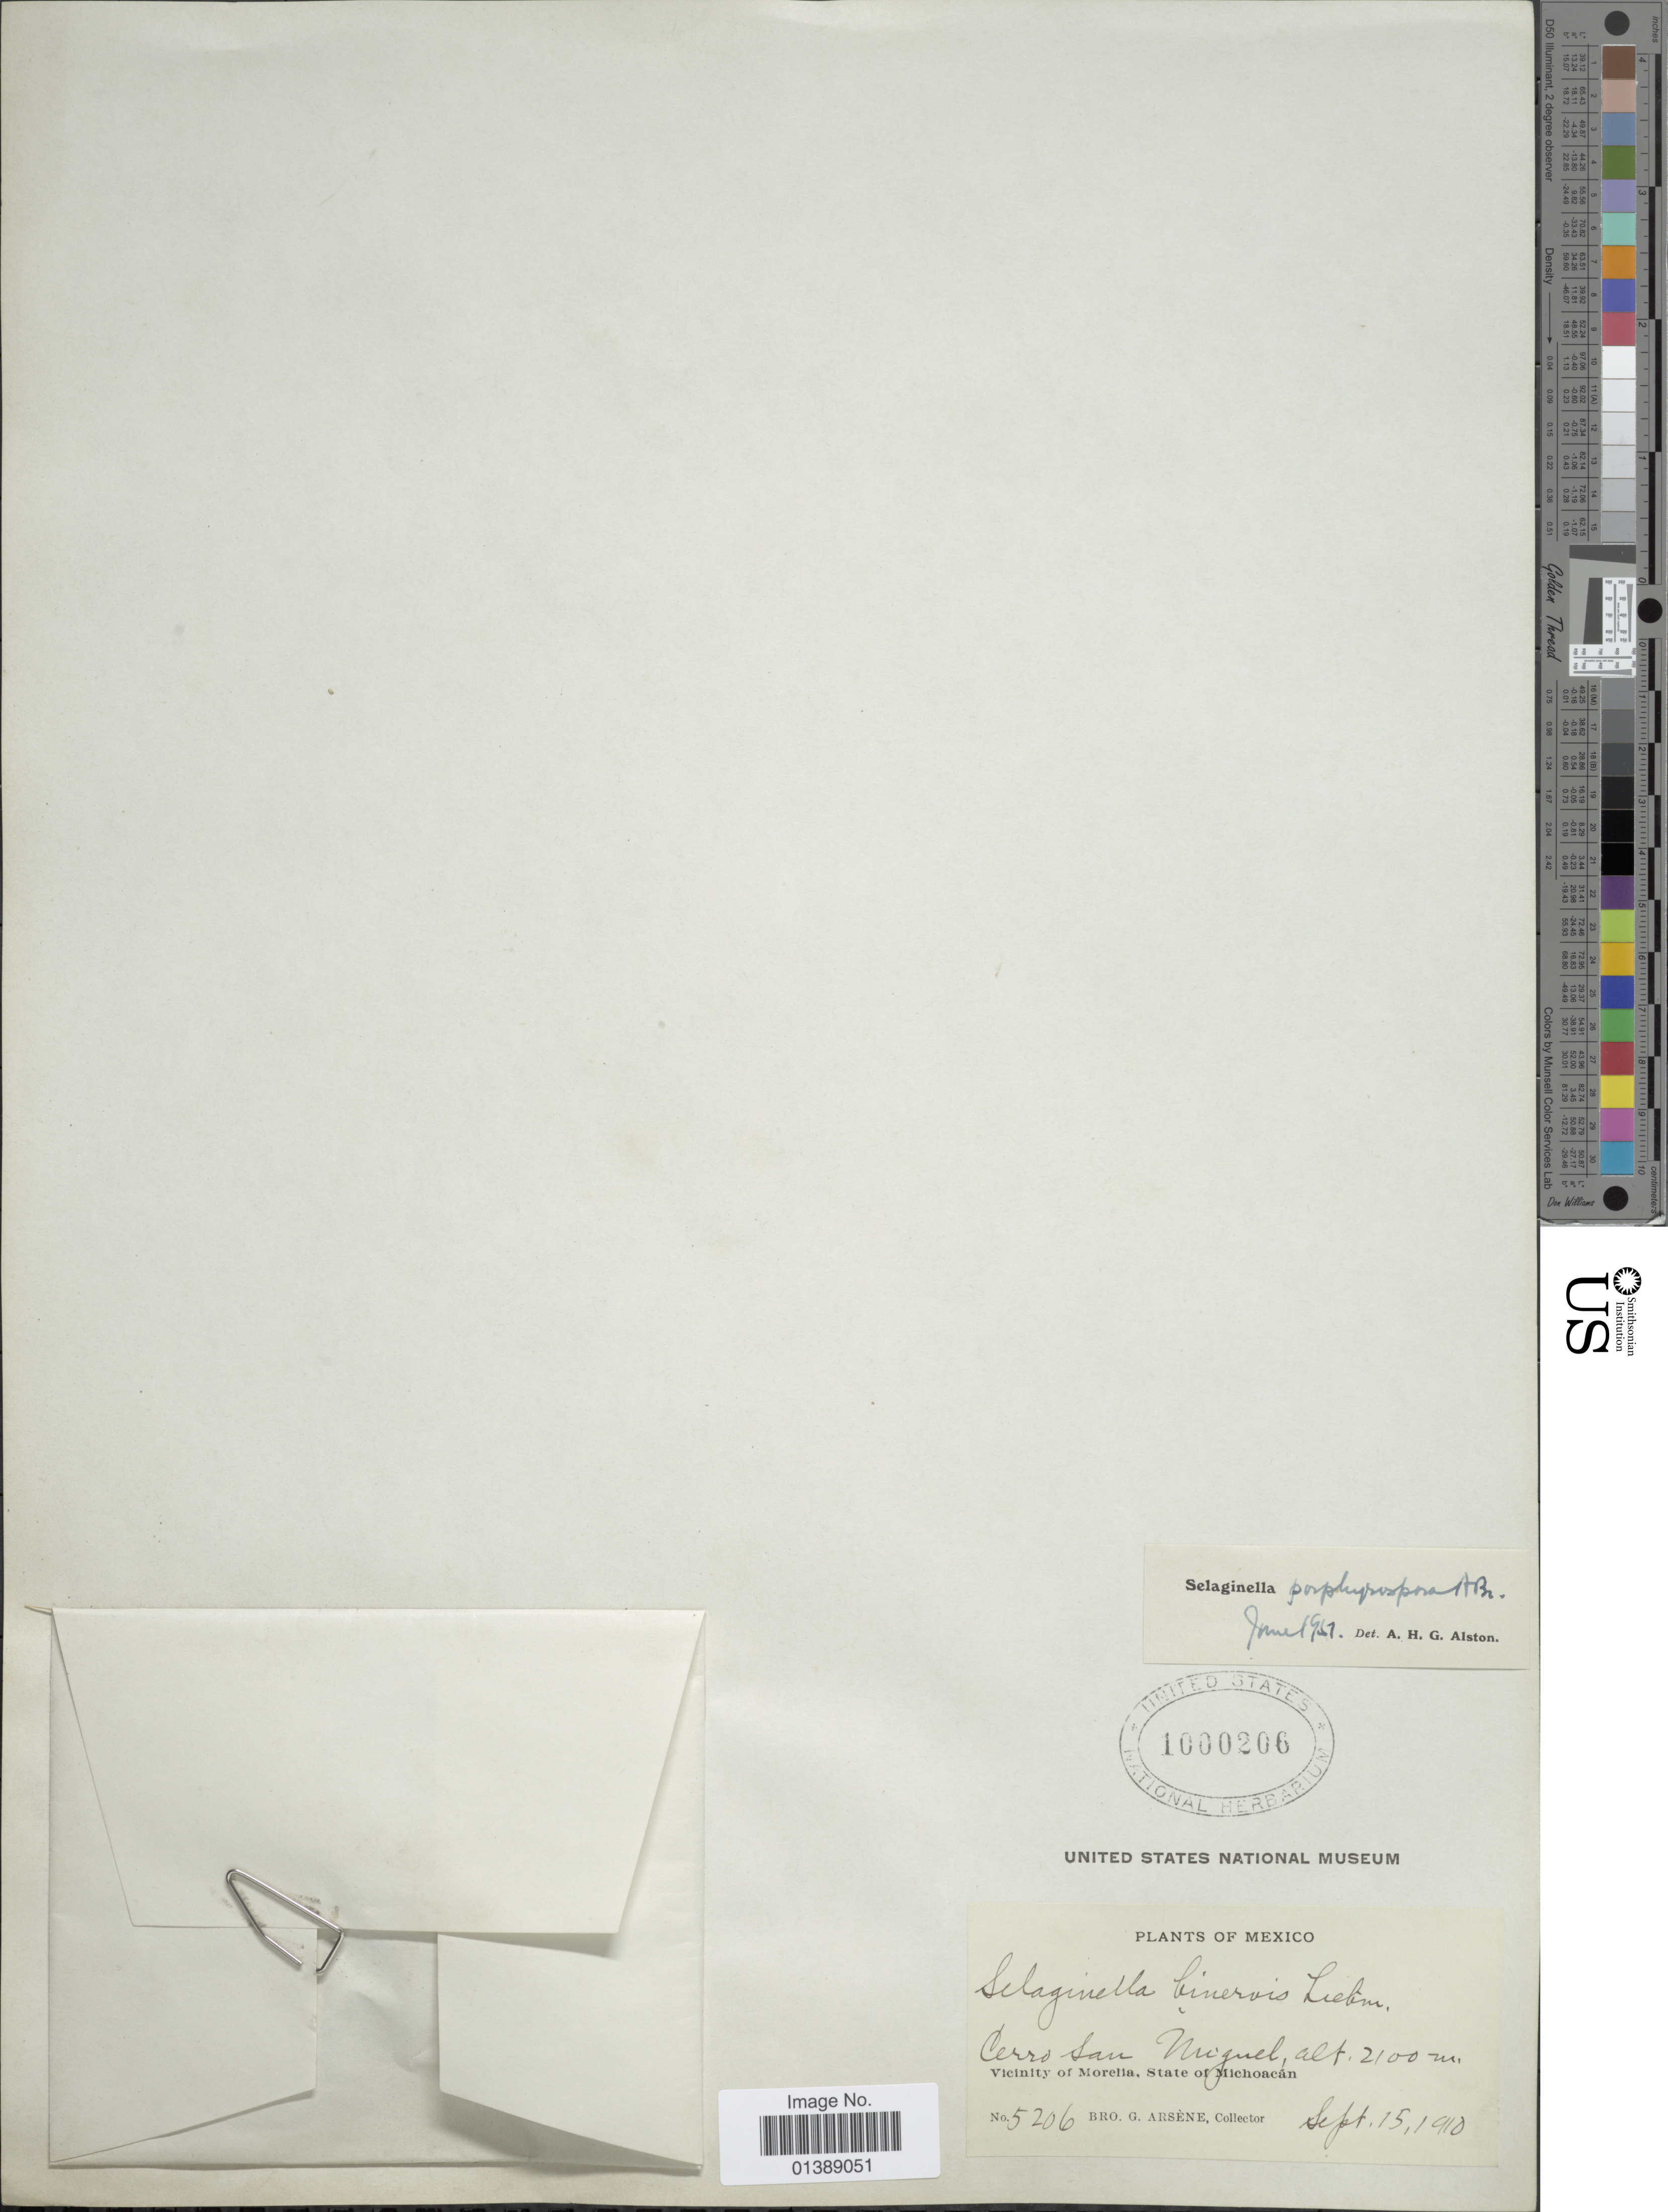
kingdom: Plantae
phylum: Tracheophyta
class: Lycopodiopsida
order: Selaginellales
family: Selaginellaceae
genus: Selaginella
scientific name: Selaginella porphyrospora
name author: A. Braun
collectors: Bro. G. Arsène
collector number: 5206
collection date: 1910-09-15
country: Mexico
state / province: Michoacán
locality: Cerro San Miguel, Vicinity of Morelia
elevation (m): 2100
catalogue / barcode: US 1000206